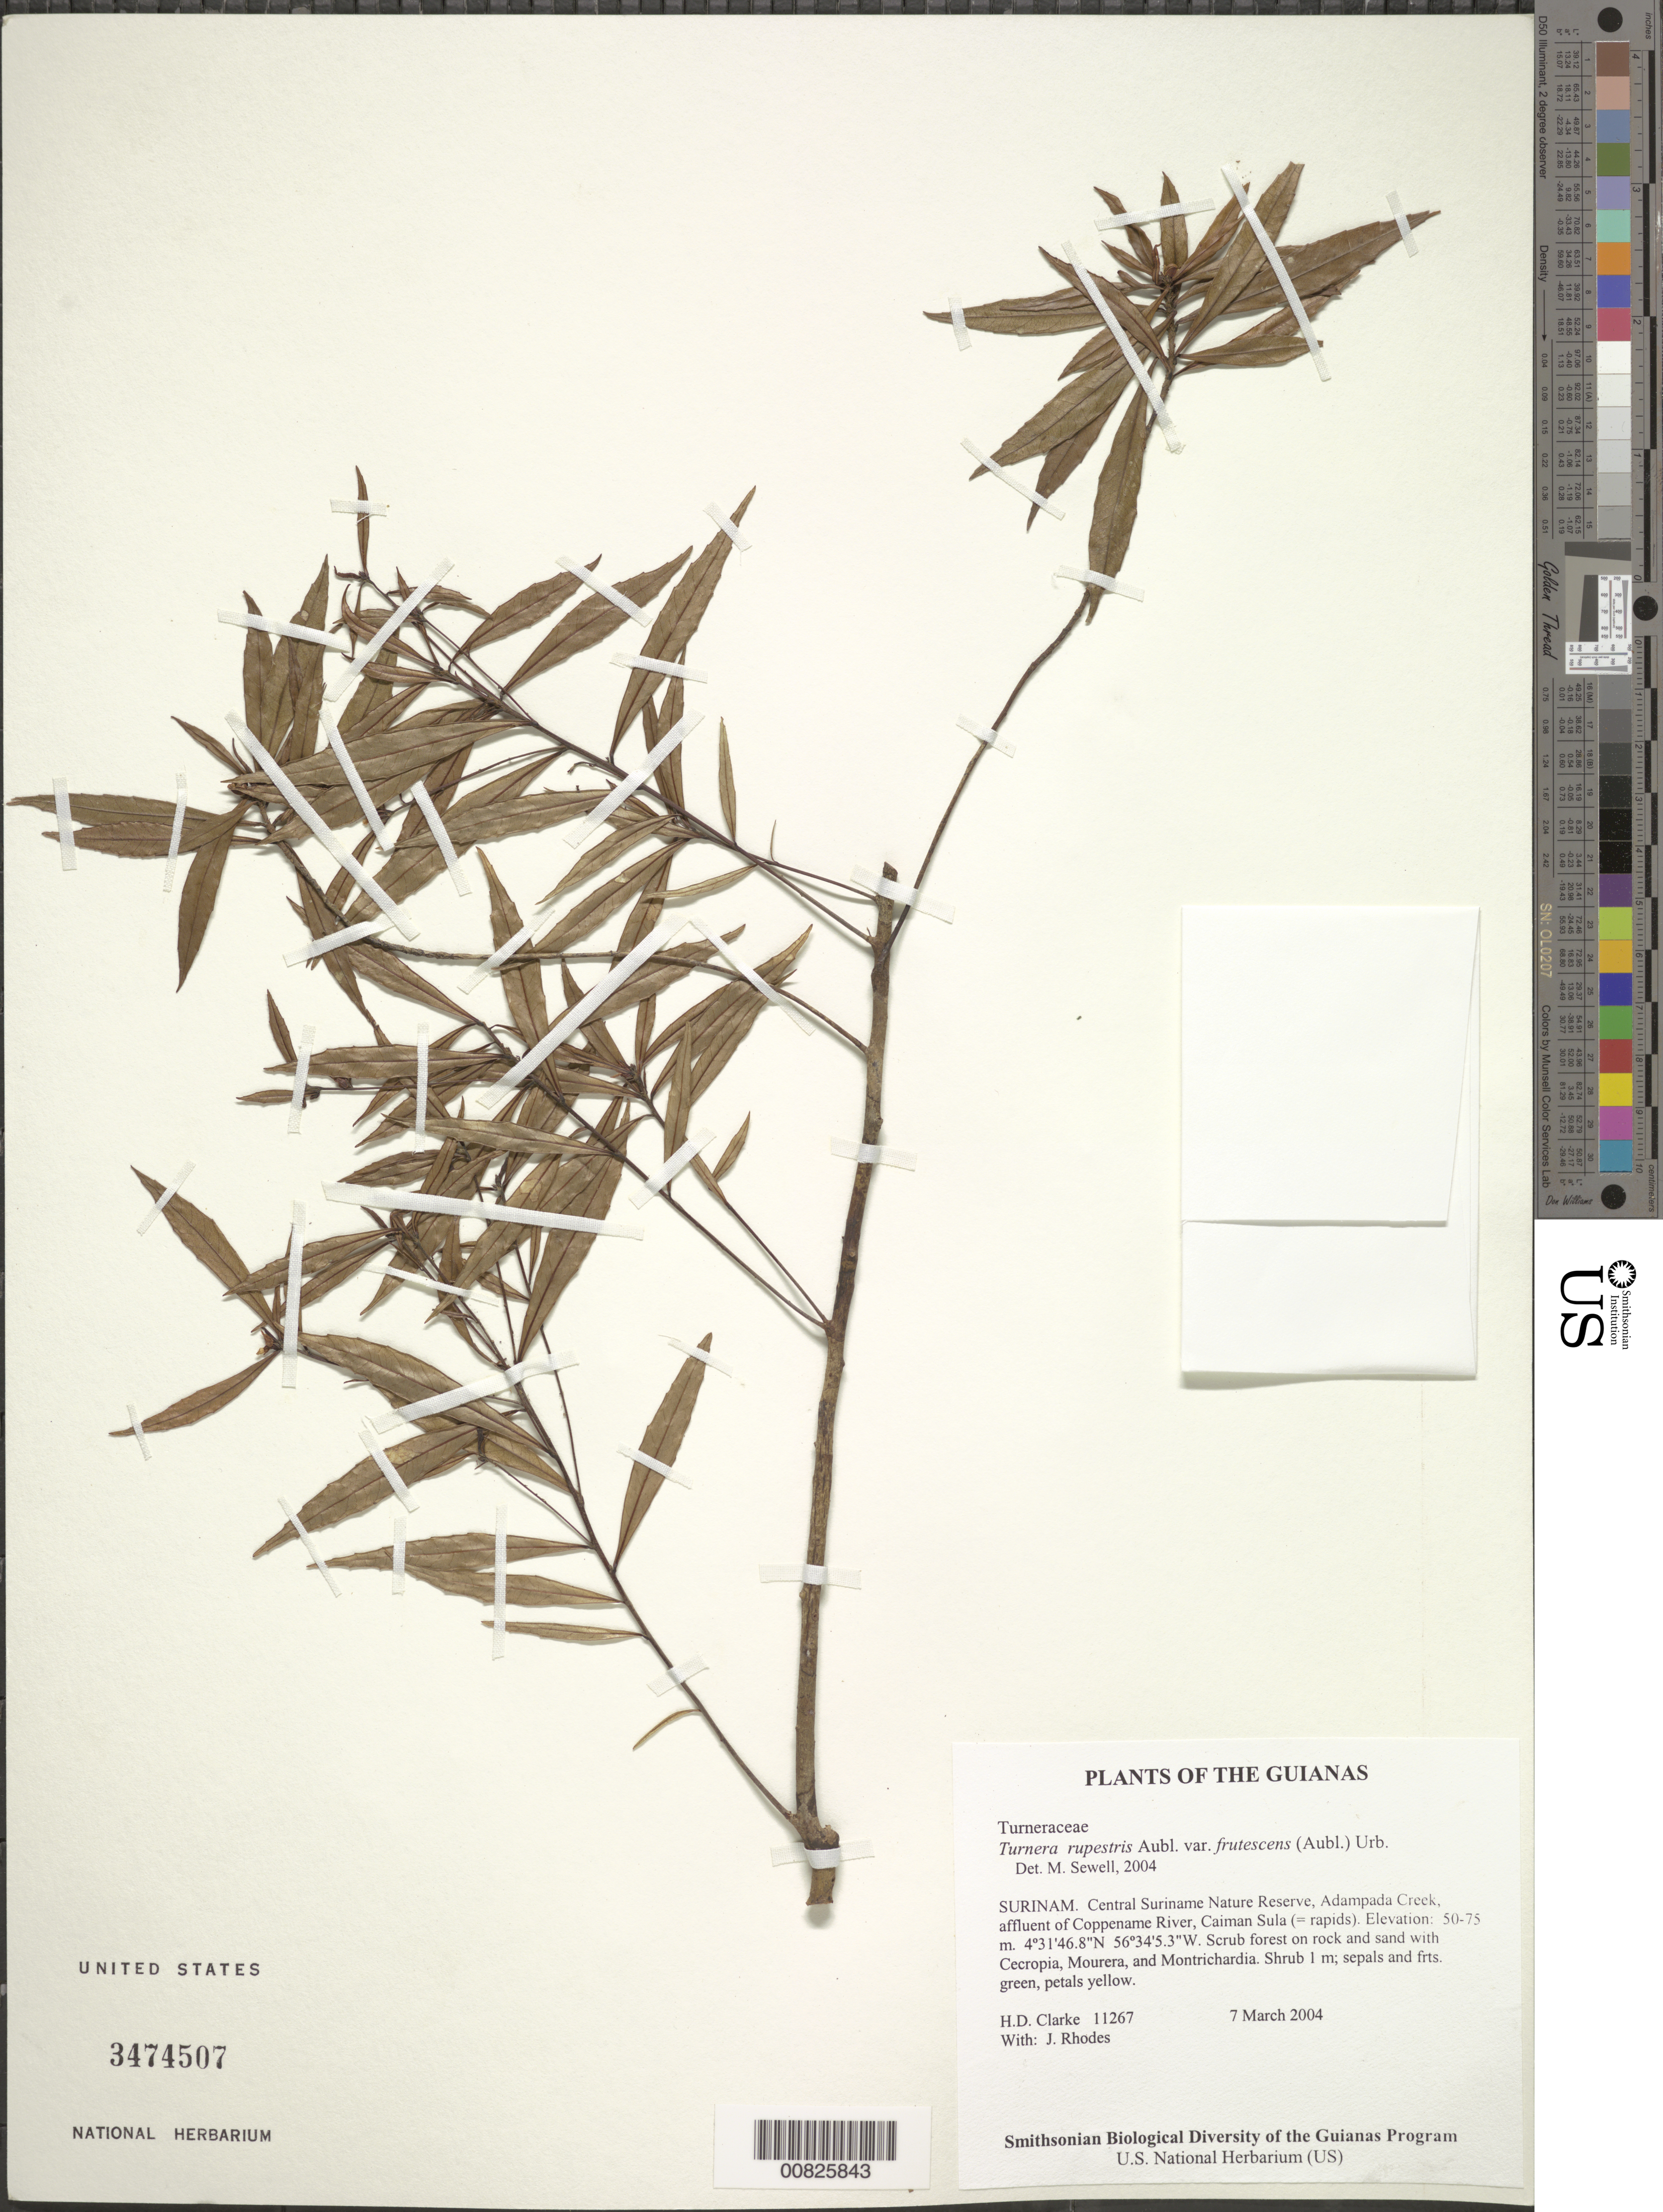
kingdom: Plantae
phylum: Tracheophyta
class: Magnoliopsida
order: Malpighiales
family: Turneraceae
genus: Turnera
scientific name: Turnera rupestris var. frutescens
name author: (Aubl.) Urb.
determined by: Sewell, M.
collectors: H. D. Clarke & J. Rhodes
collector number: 11267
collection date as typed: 7 March 2004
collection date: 2004-03-07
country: Suriname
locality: Central Suriname Nature Reserve, Adampada Creek, affluent of Coppename River, Caiman Sula (= rapids)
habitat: Scrub forest on rock and sand with Cecropia, Mourera, and Montrichardia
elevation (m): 50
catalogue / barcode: US 3474507